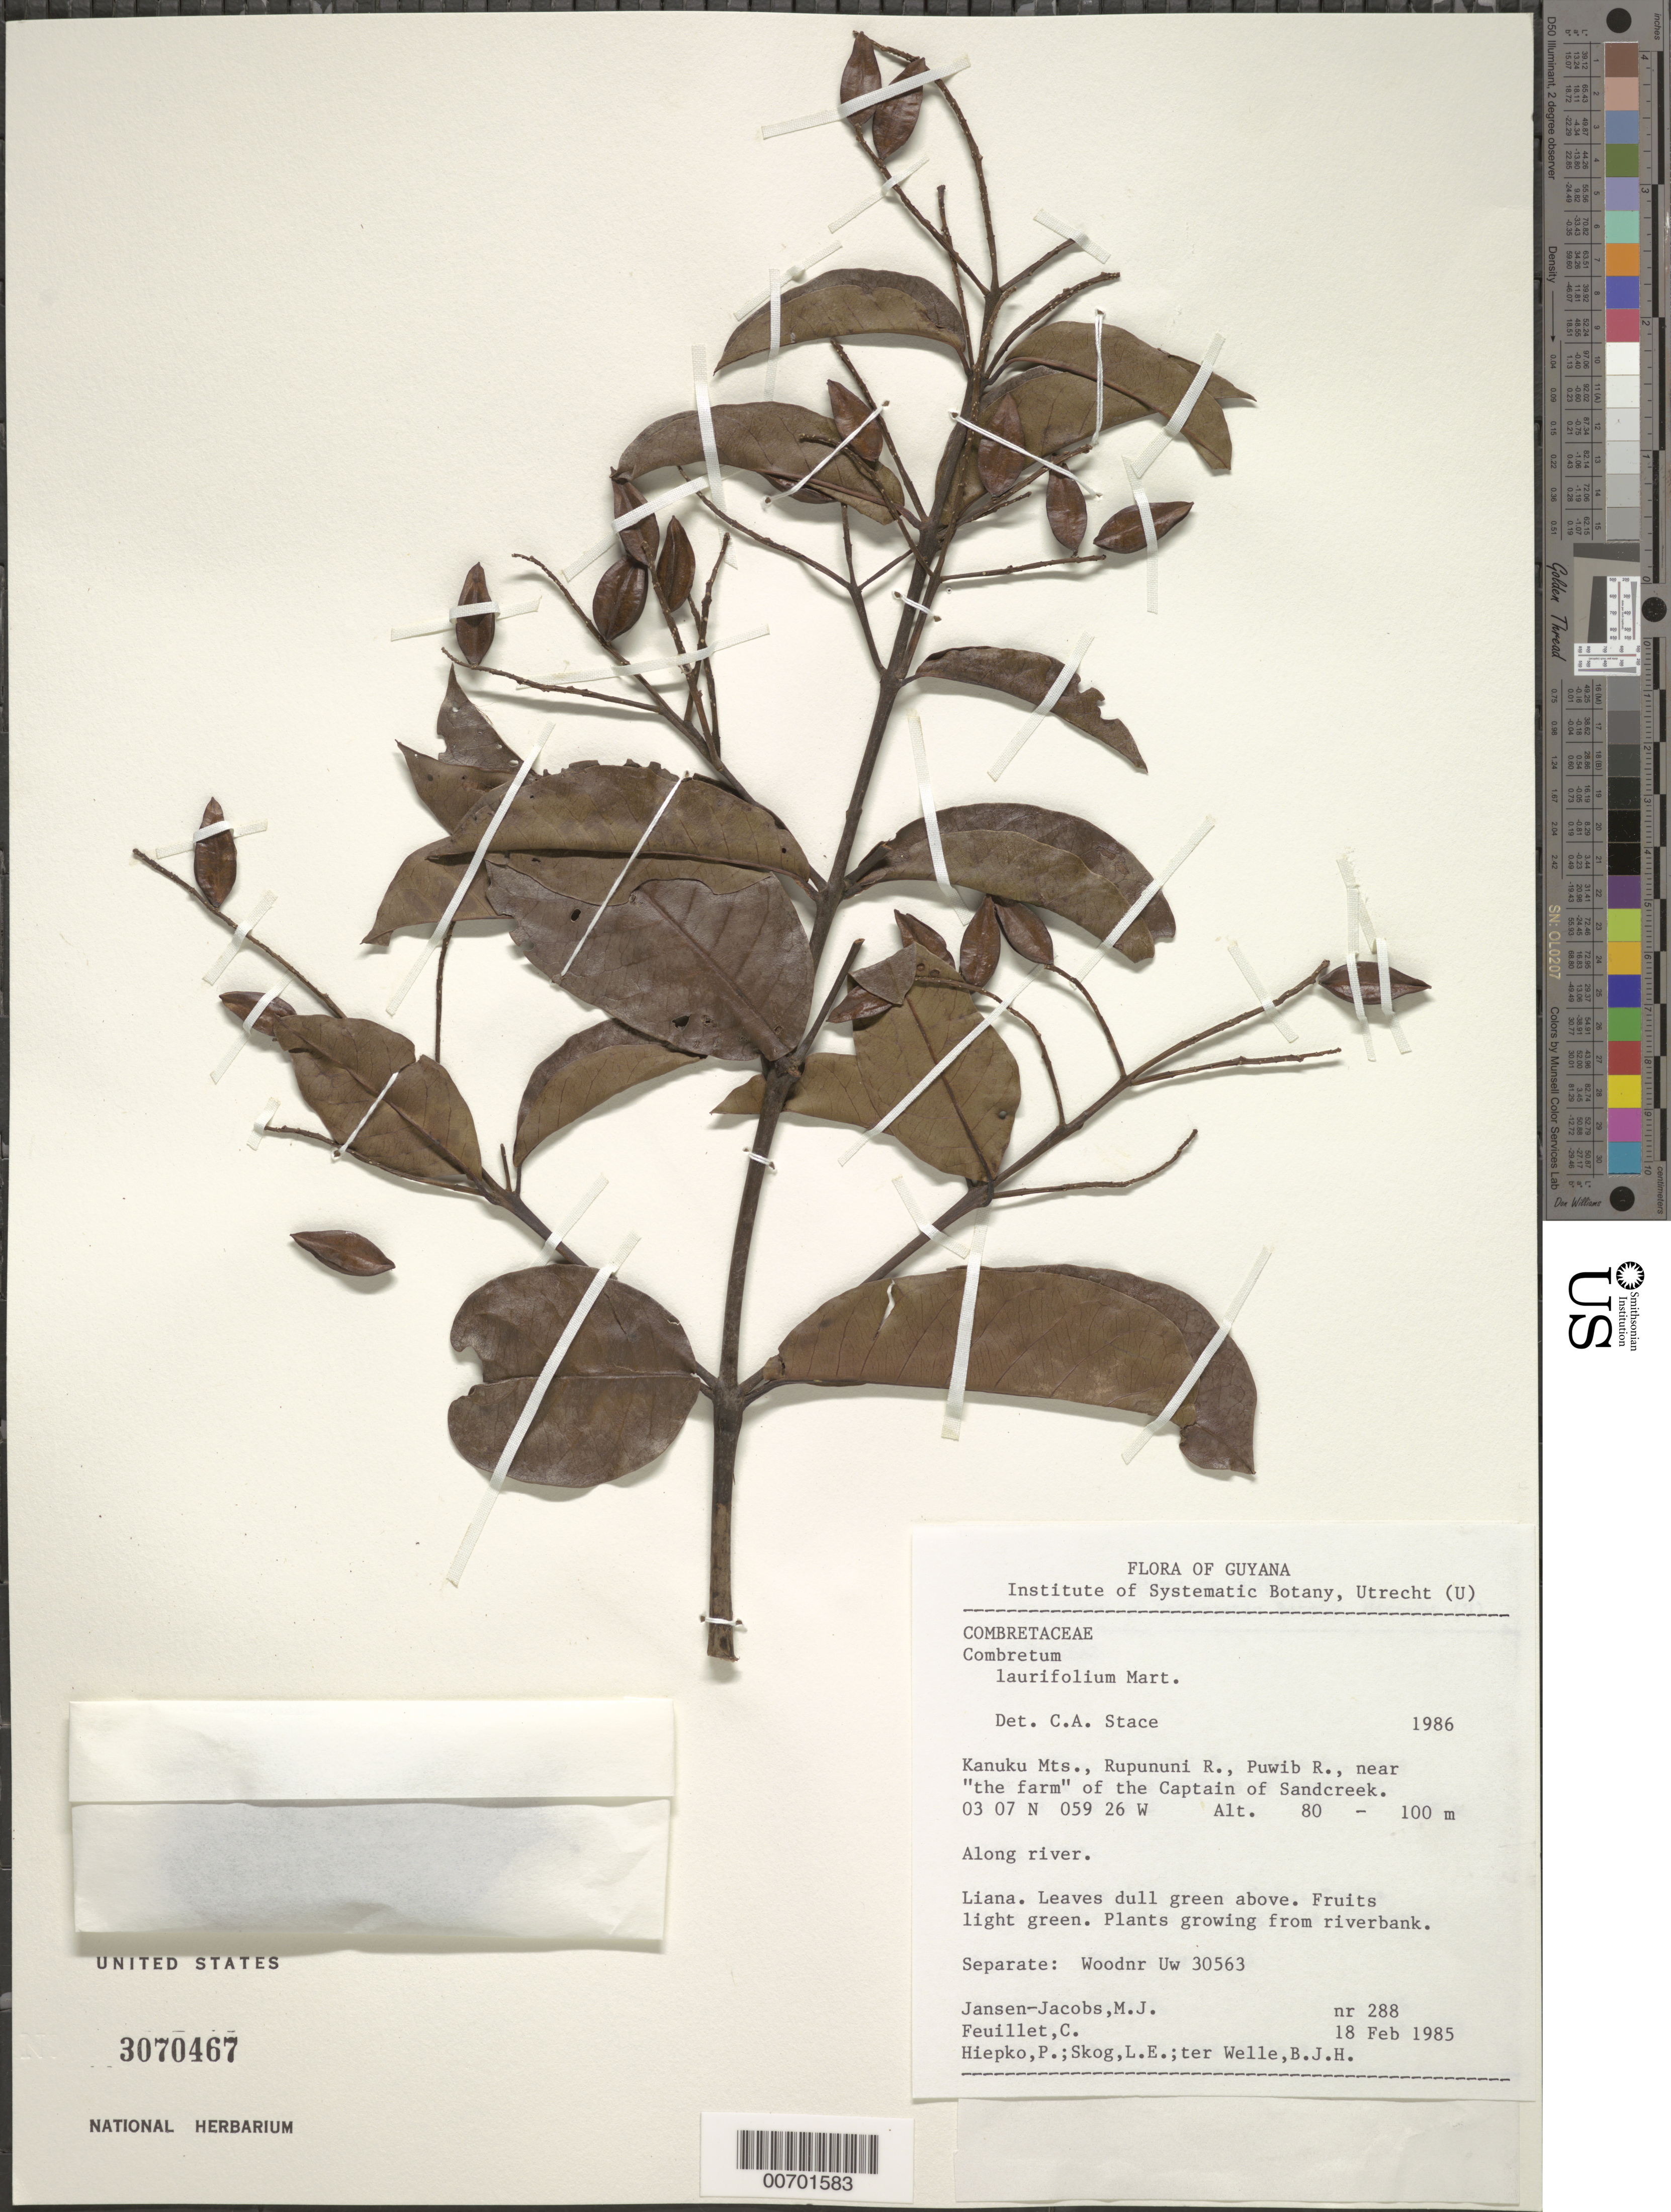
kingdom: Plantae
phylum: Tracheophyta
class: Magnoliopsida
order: Myrtales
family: Combretaceae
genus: Combretum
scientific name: Combretum laurifolium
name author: Mart.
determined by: Stace, C. A.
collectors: M. J. Jansen-Jacobs, C. Feuillet, P. H. Hiepko, L. E. Skog & B. Welle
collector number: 288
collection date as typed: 18-Feb-85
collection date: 1985-02-18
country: Guyana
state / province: U. Takutu-U. Essequibo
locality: Kanuku Mts., Rupununi R., Puwib R. near "the farm" of the Captain of Sandcreek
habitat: Along river, growing from riverbank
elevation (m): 80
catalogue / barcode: US 3070467